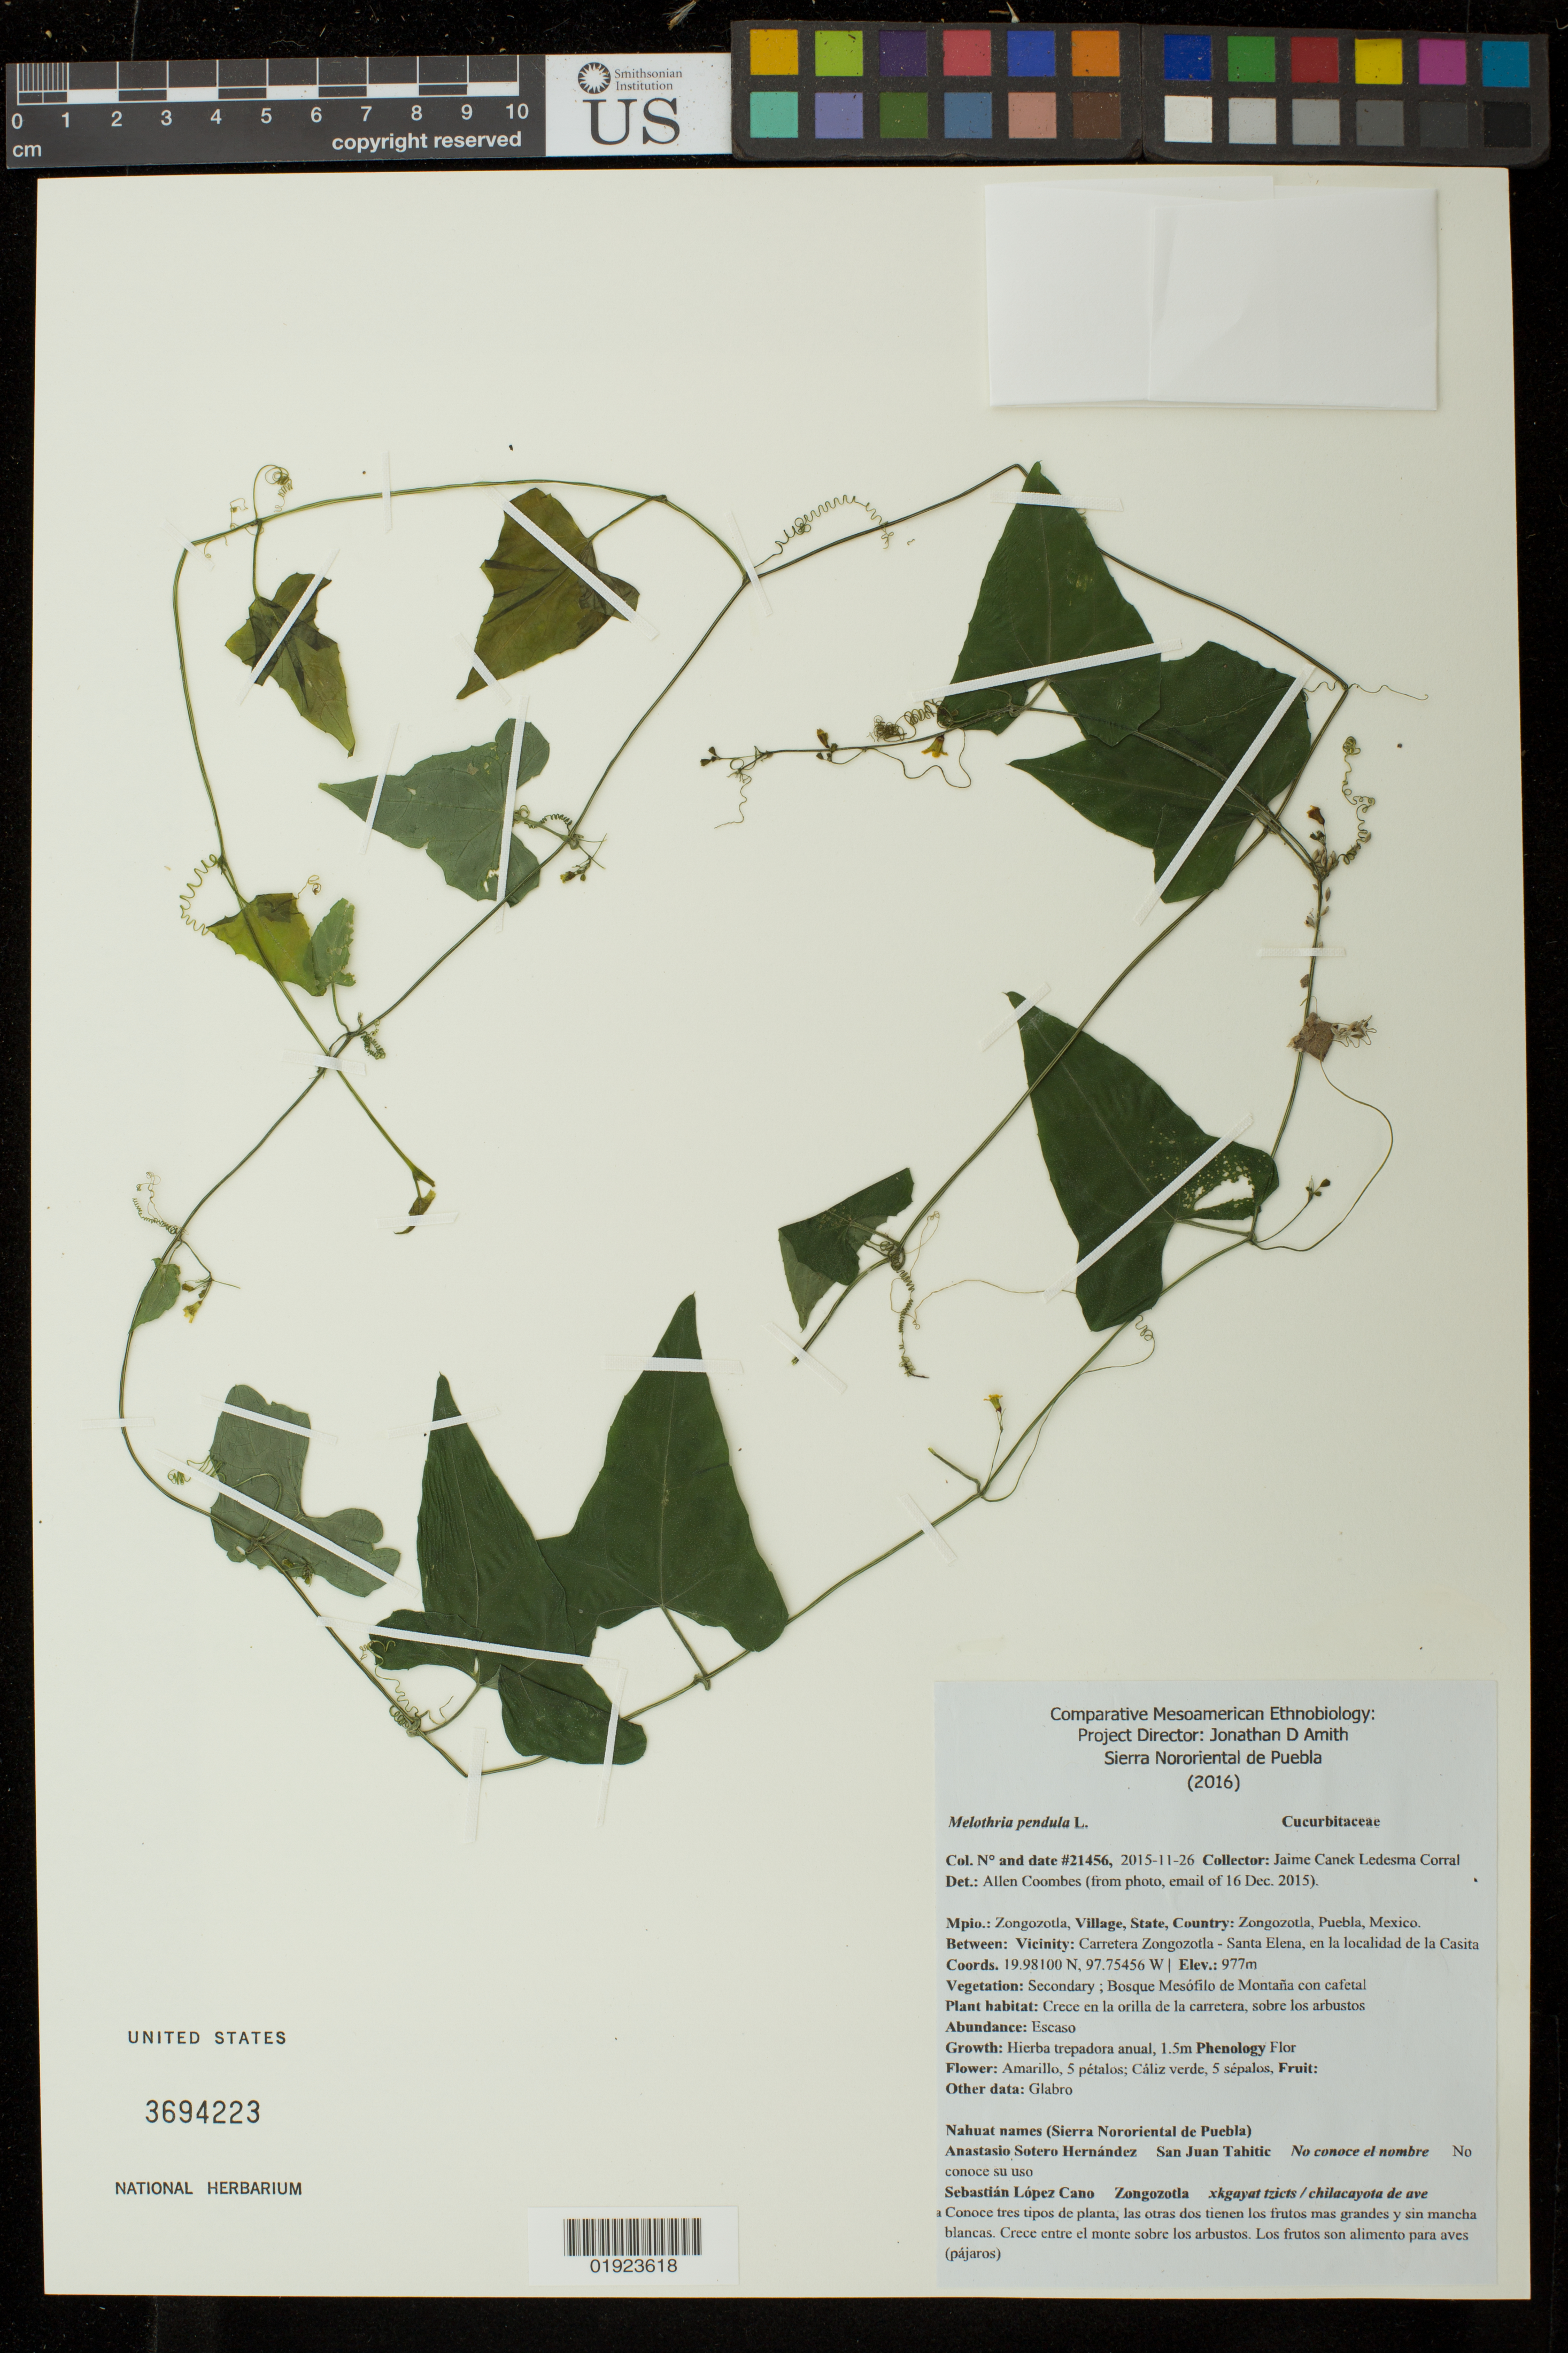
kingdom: Plantae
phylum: Tracheophyta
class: Magnoliopsida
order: Cucurbitales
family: Cucurbitaceae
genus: Melothria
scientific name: Melothria pendula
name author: L.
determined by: Coombes, Allen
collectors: Canek Ledesma C.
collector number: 21456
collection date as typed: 2015-11-26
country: Mexico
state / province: Puebla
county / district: Zongozotla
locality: Zongozotla, Puebla, Mexico, Carretera Zongozotla-Santa Elena, en la localidad de la Casita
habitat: Secondary; bosque Mesofilo de Montana con cafetal, crece en la orilla de la carretera, sobre los arbustos, escaso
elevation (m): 977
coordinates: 19.98100N, 97.75456W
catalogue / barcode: US 3694223